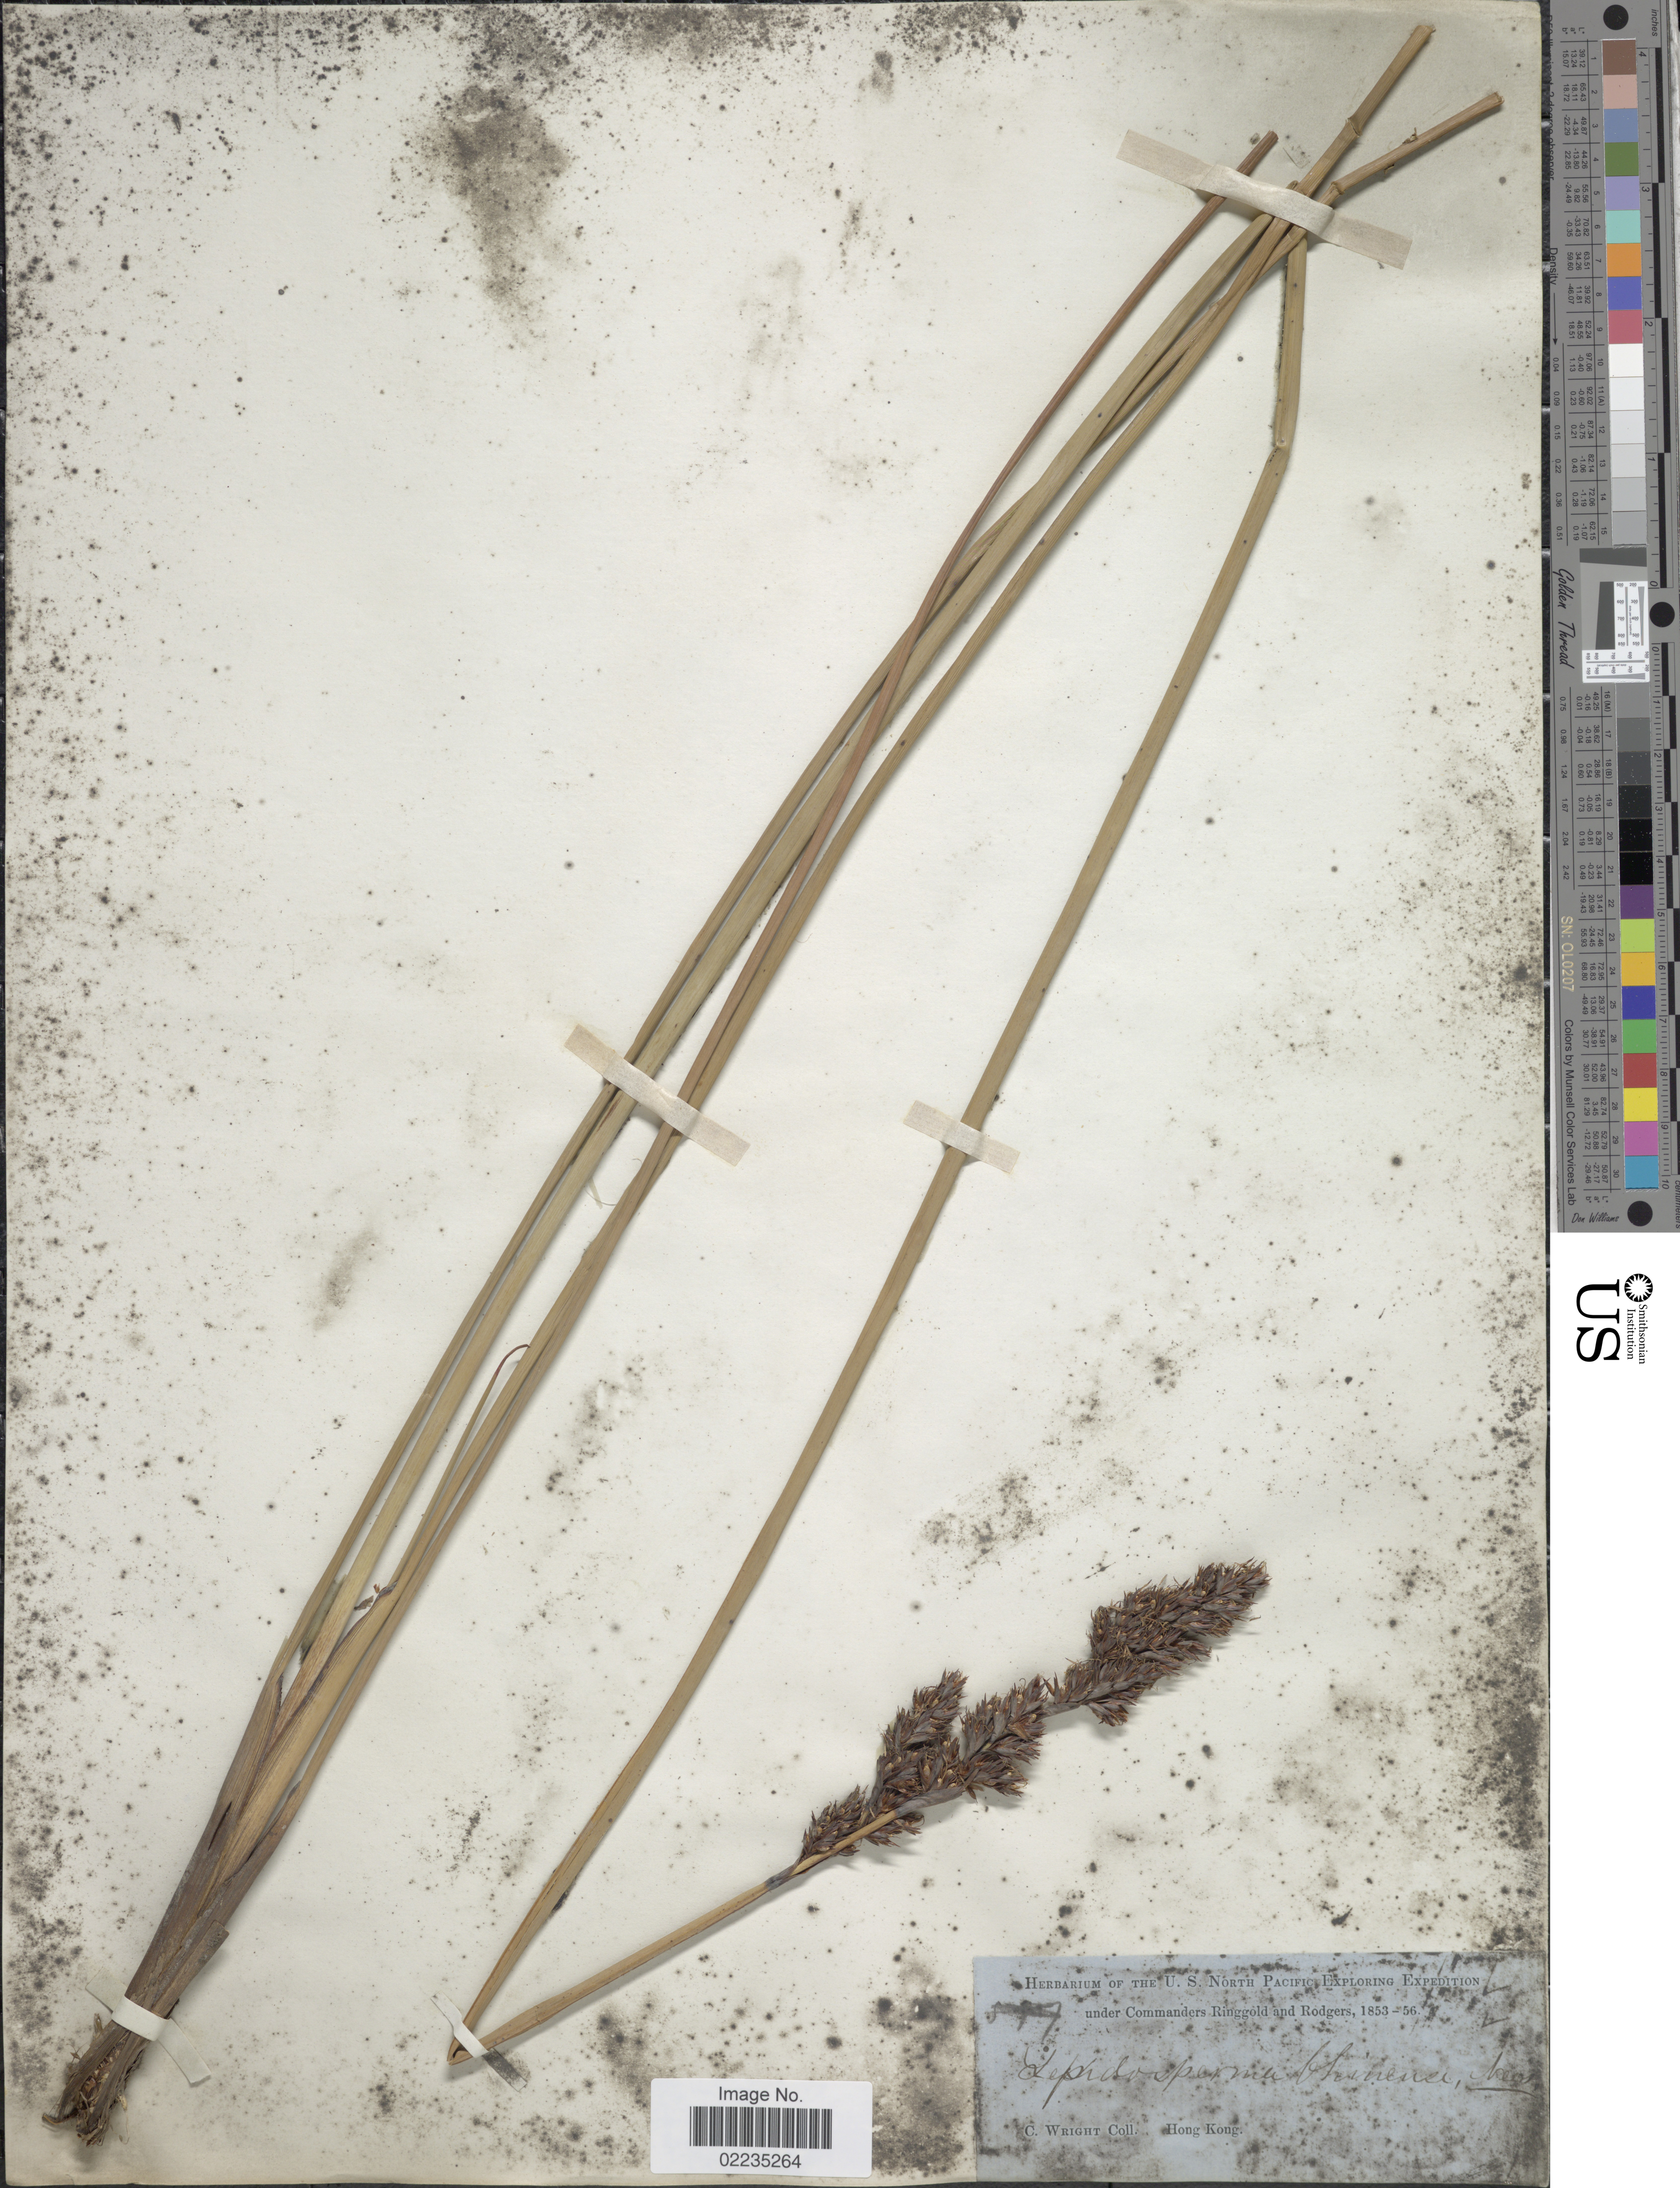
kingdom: Plantae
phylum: Tracheophyta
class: Liliopsida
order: Poales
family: Cyperaceae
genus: Lepidosperma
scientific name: Lepidosperma chinense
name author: Nees & Meyen ex Kunth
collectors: C. Wright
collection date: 1853/1856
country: China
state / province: Hong Kong